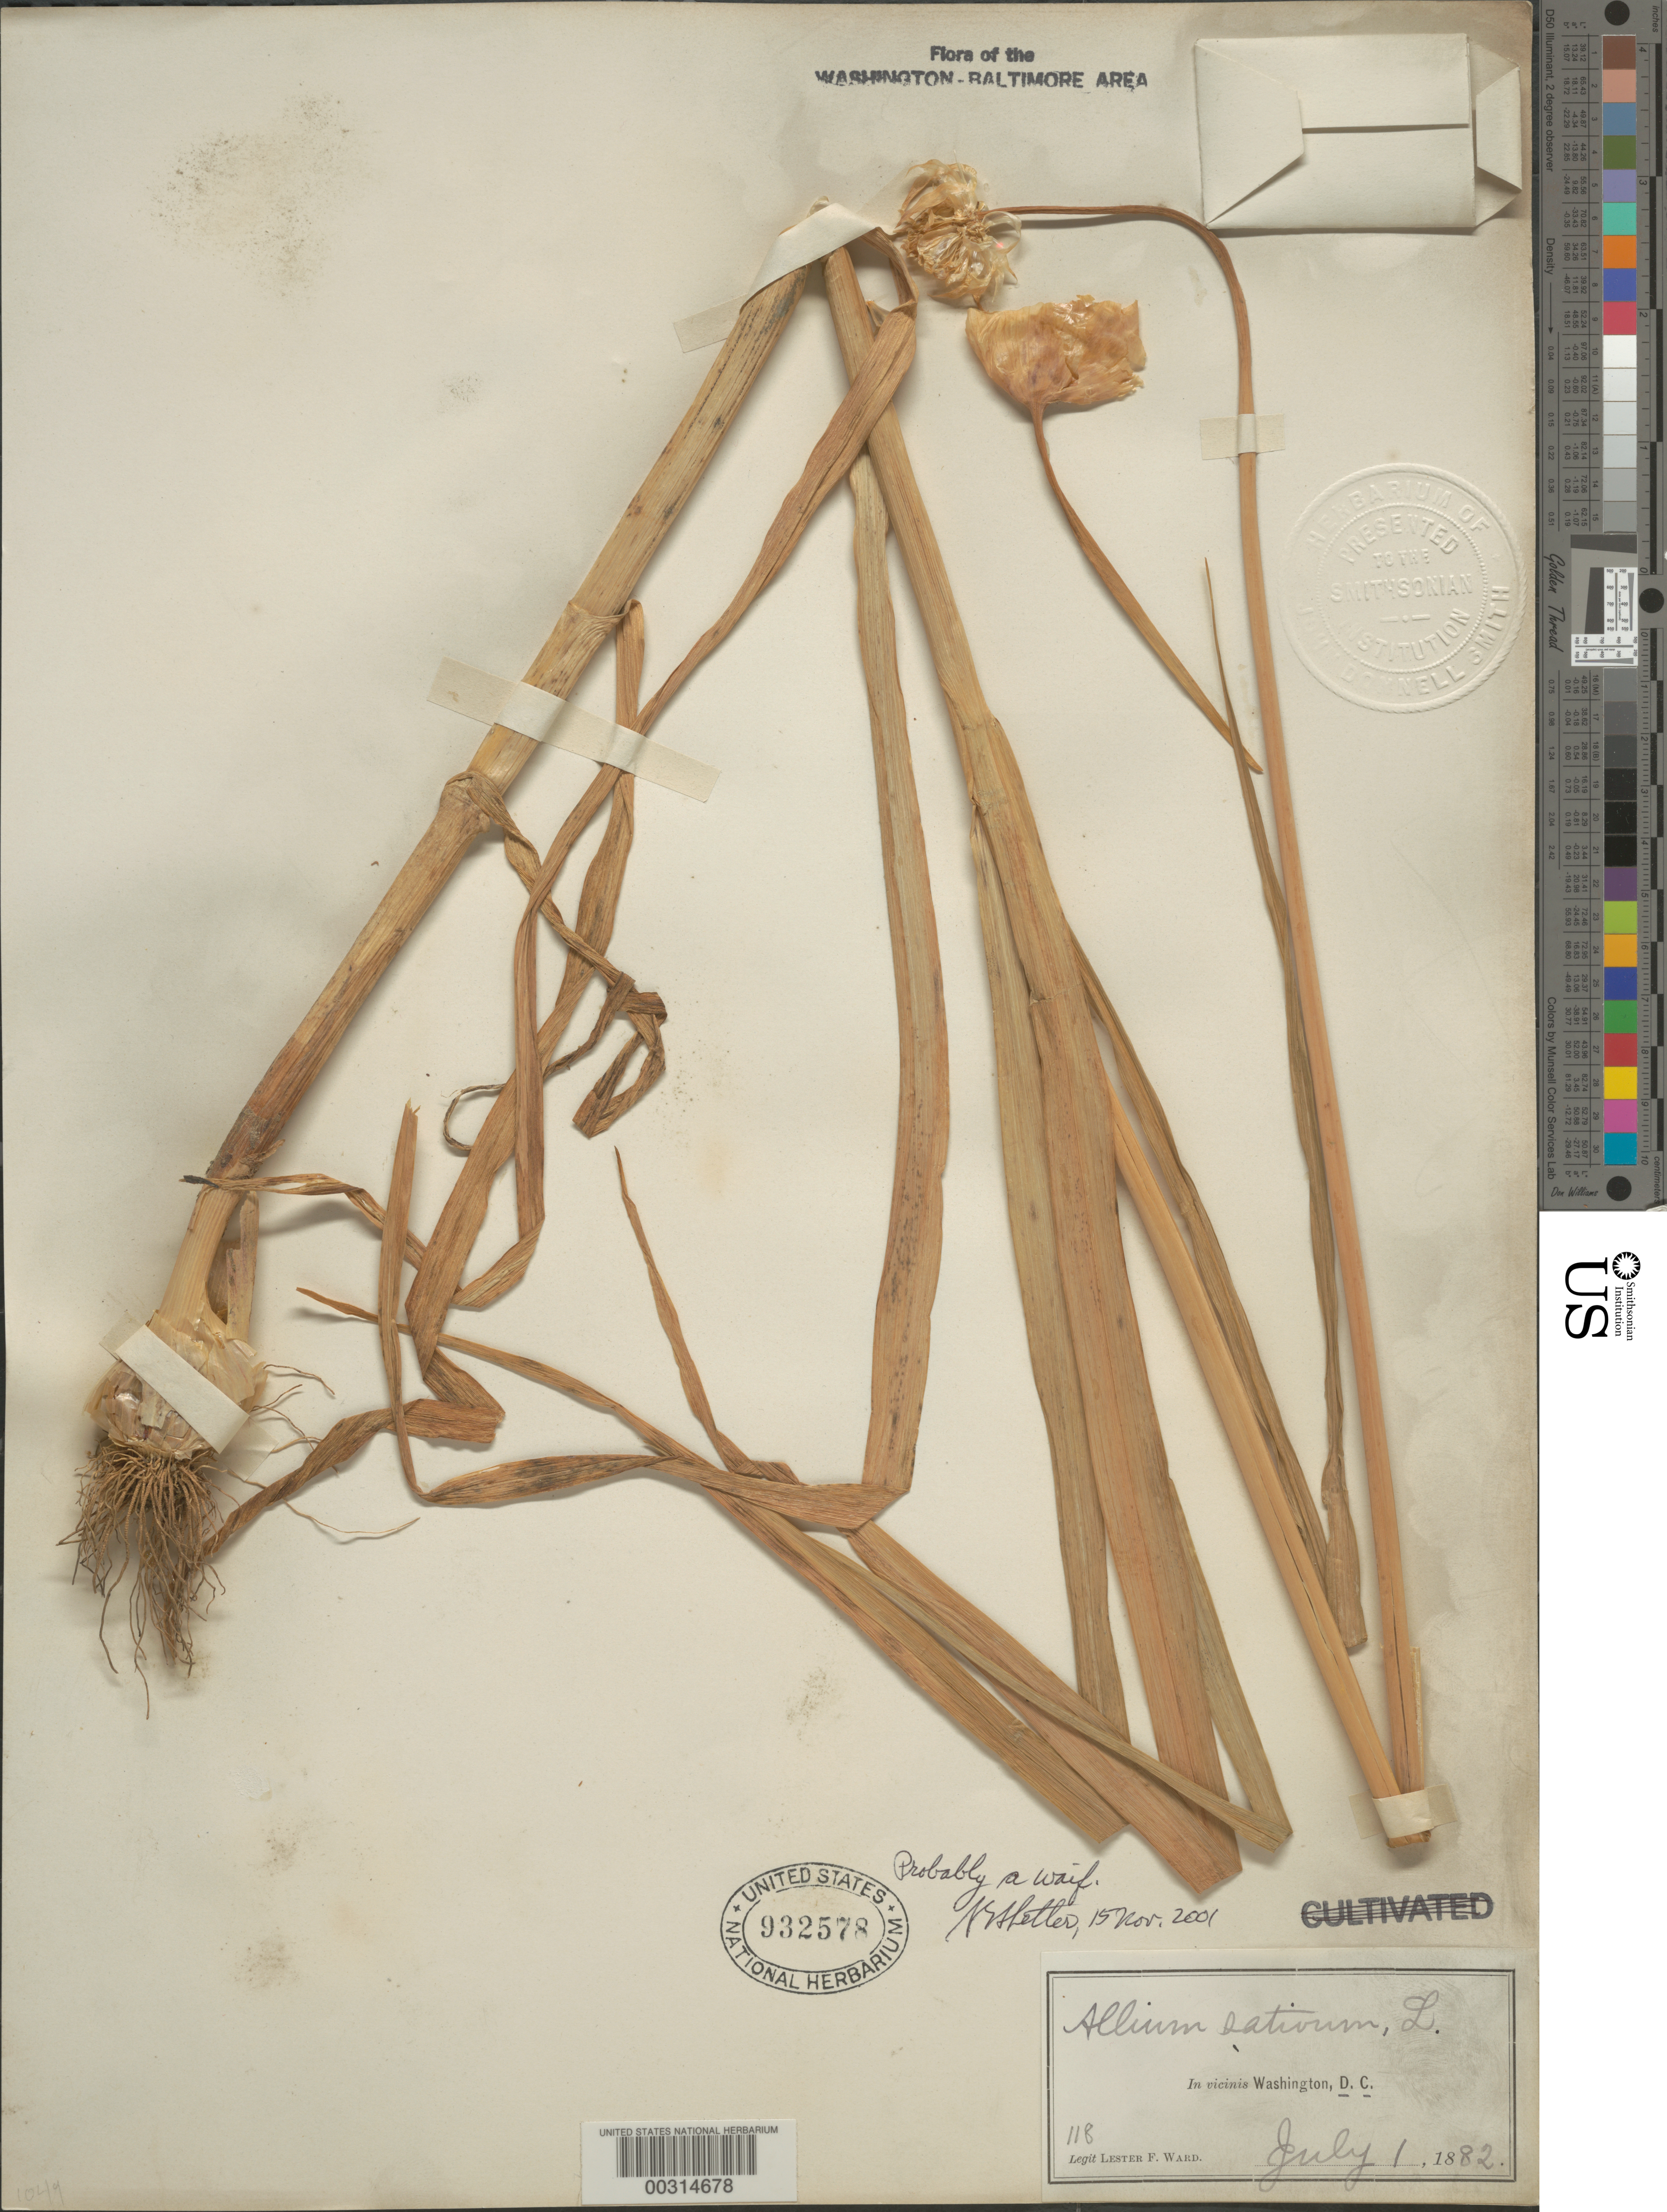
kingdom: Plantae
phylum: Tracheophyta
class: Liliopsida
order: Asparagales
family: Amaryllidaceae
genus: Allium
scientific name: Allium sativum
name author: L.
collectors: L. F. Ward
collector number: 118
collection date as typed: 01 Jul 1882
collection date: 1882-07-01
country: United States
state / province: District of Columbia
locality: Washington area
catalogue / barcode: US 932578